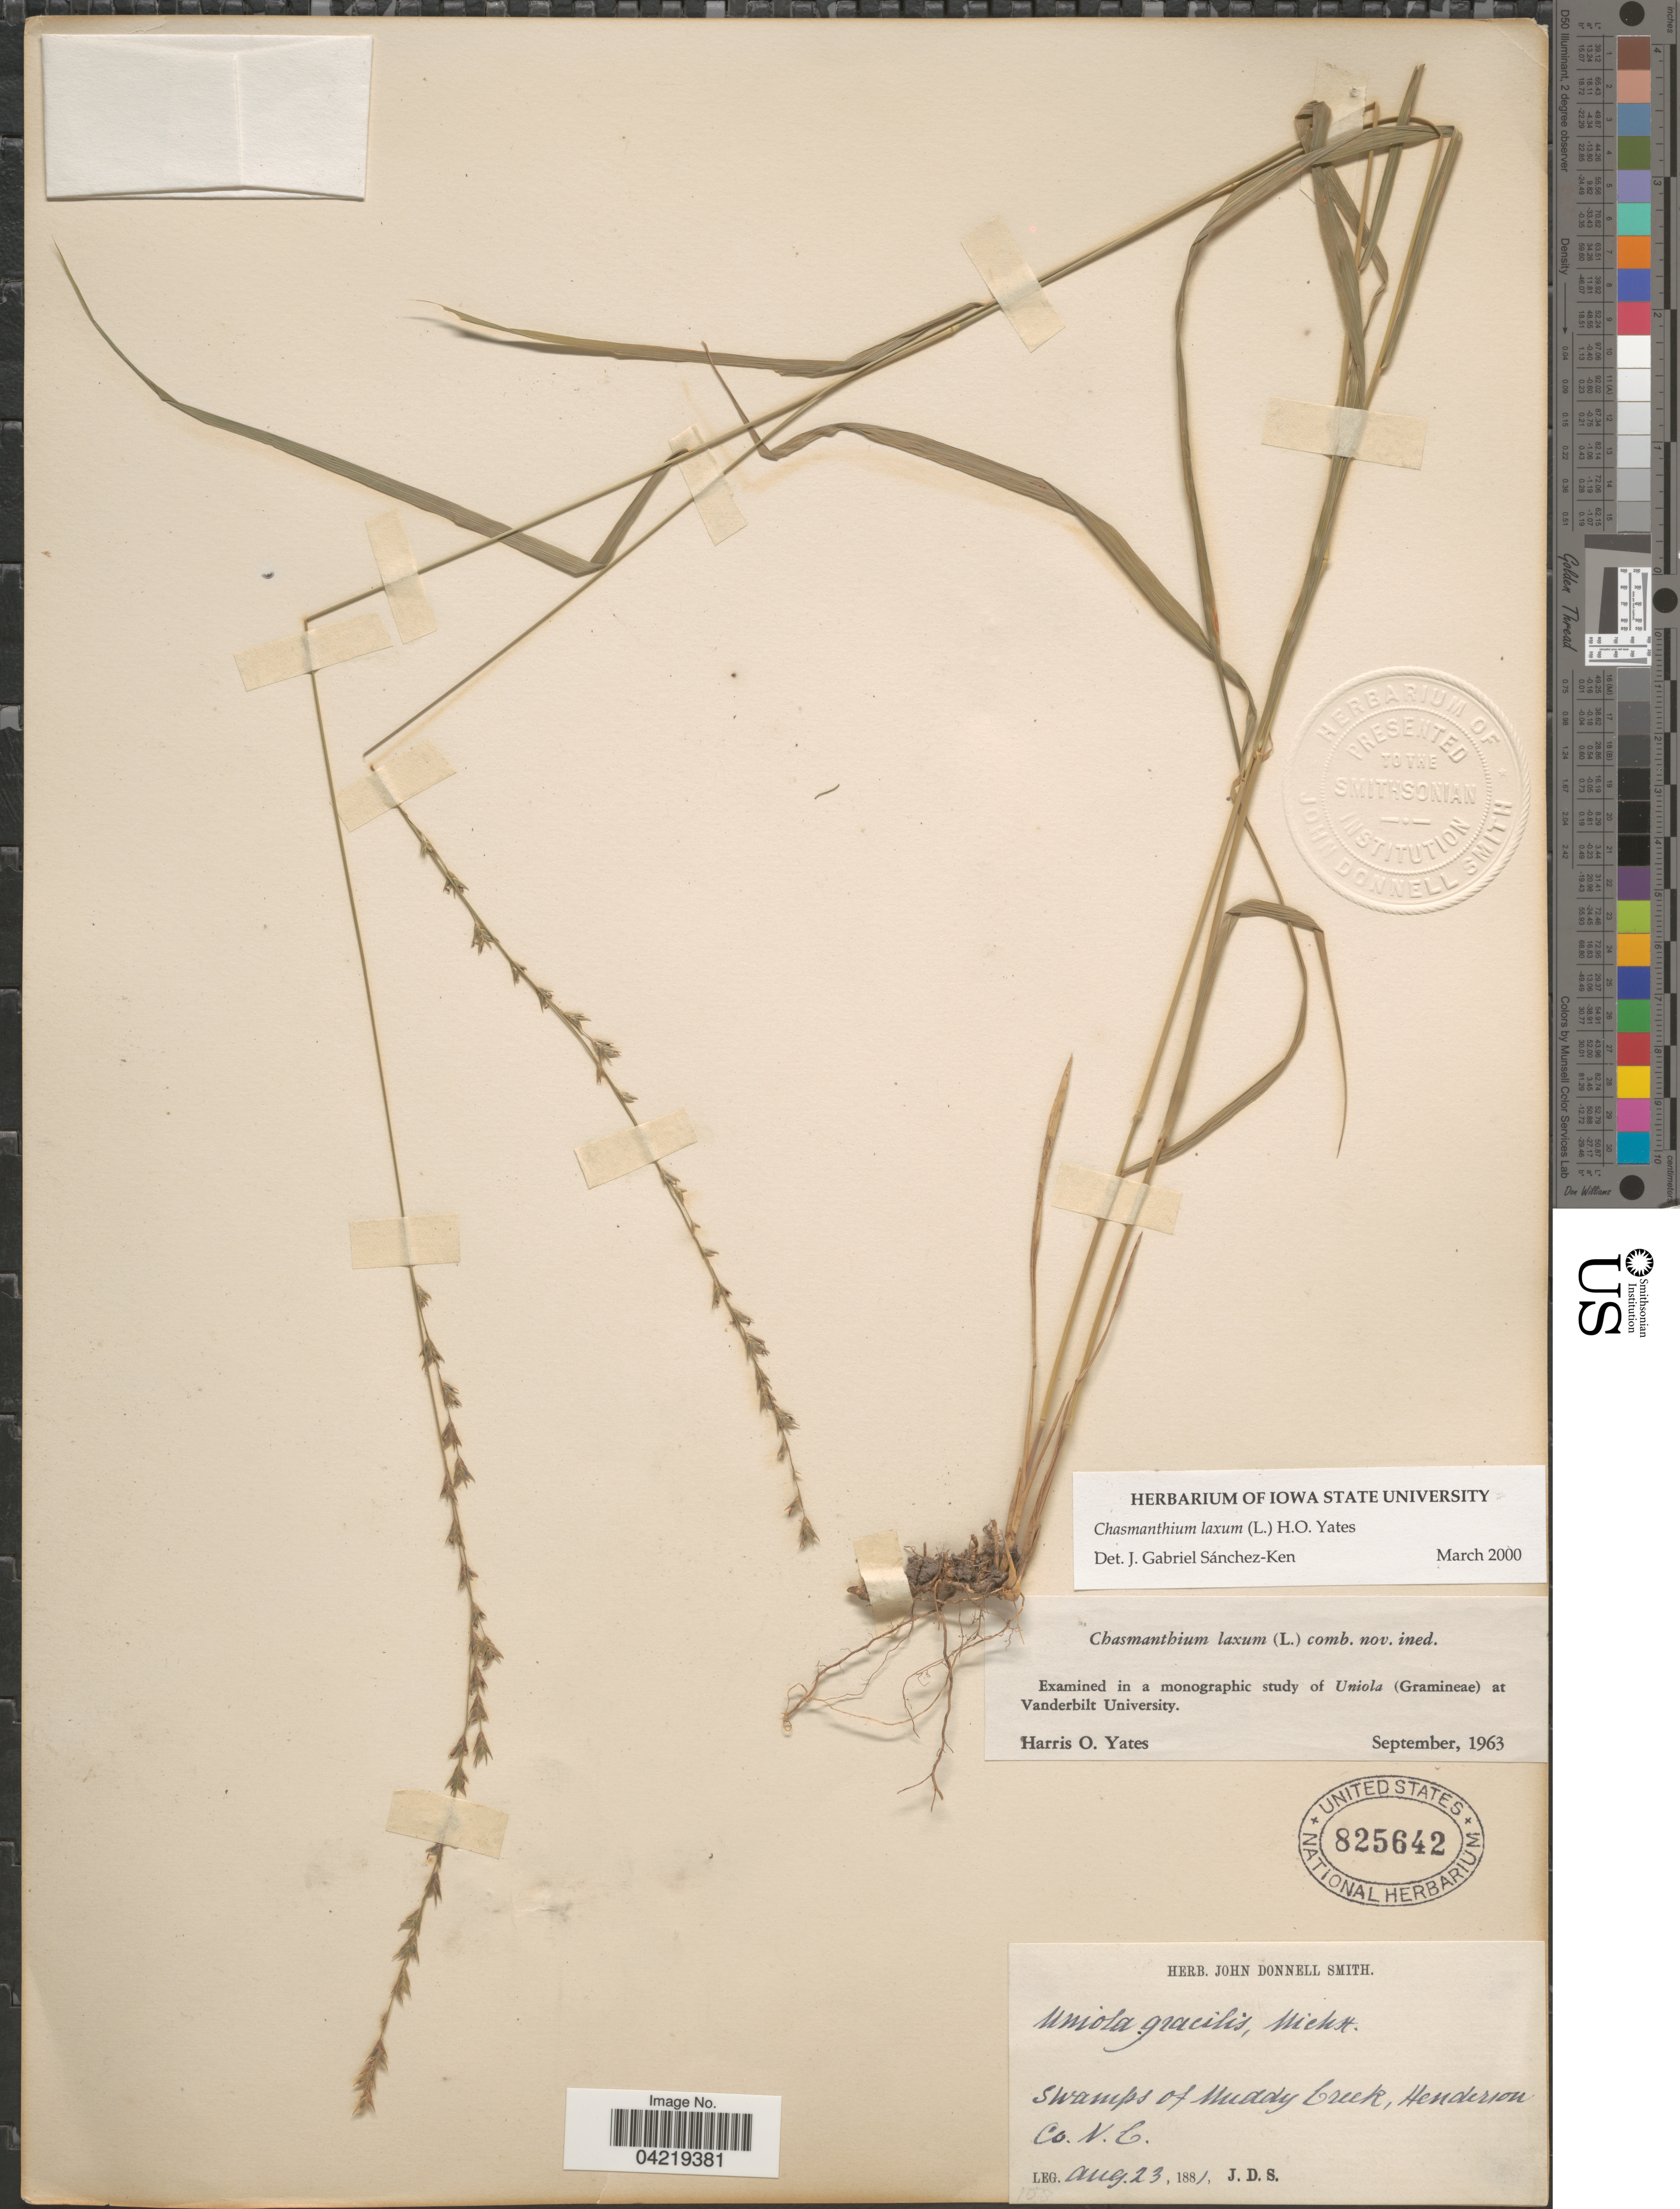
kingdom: Plantae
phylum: Tracheophyta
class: Liliopsida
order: Poales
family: Poaceae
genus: Chasmanthium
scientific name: Chasmanthium laxum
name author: (L.) H.O. Yates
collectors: J. Donnell Smith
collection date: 1881-08-23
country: United States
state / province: North Carolina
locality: Swamps of Muddy Creek, Henderson Co.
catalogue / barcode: US 825642